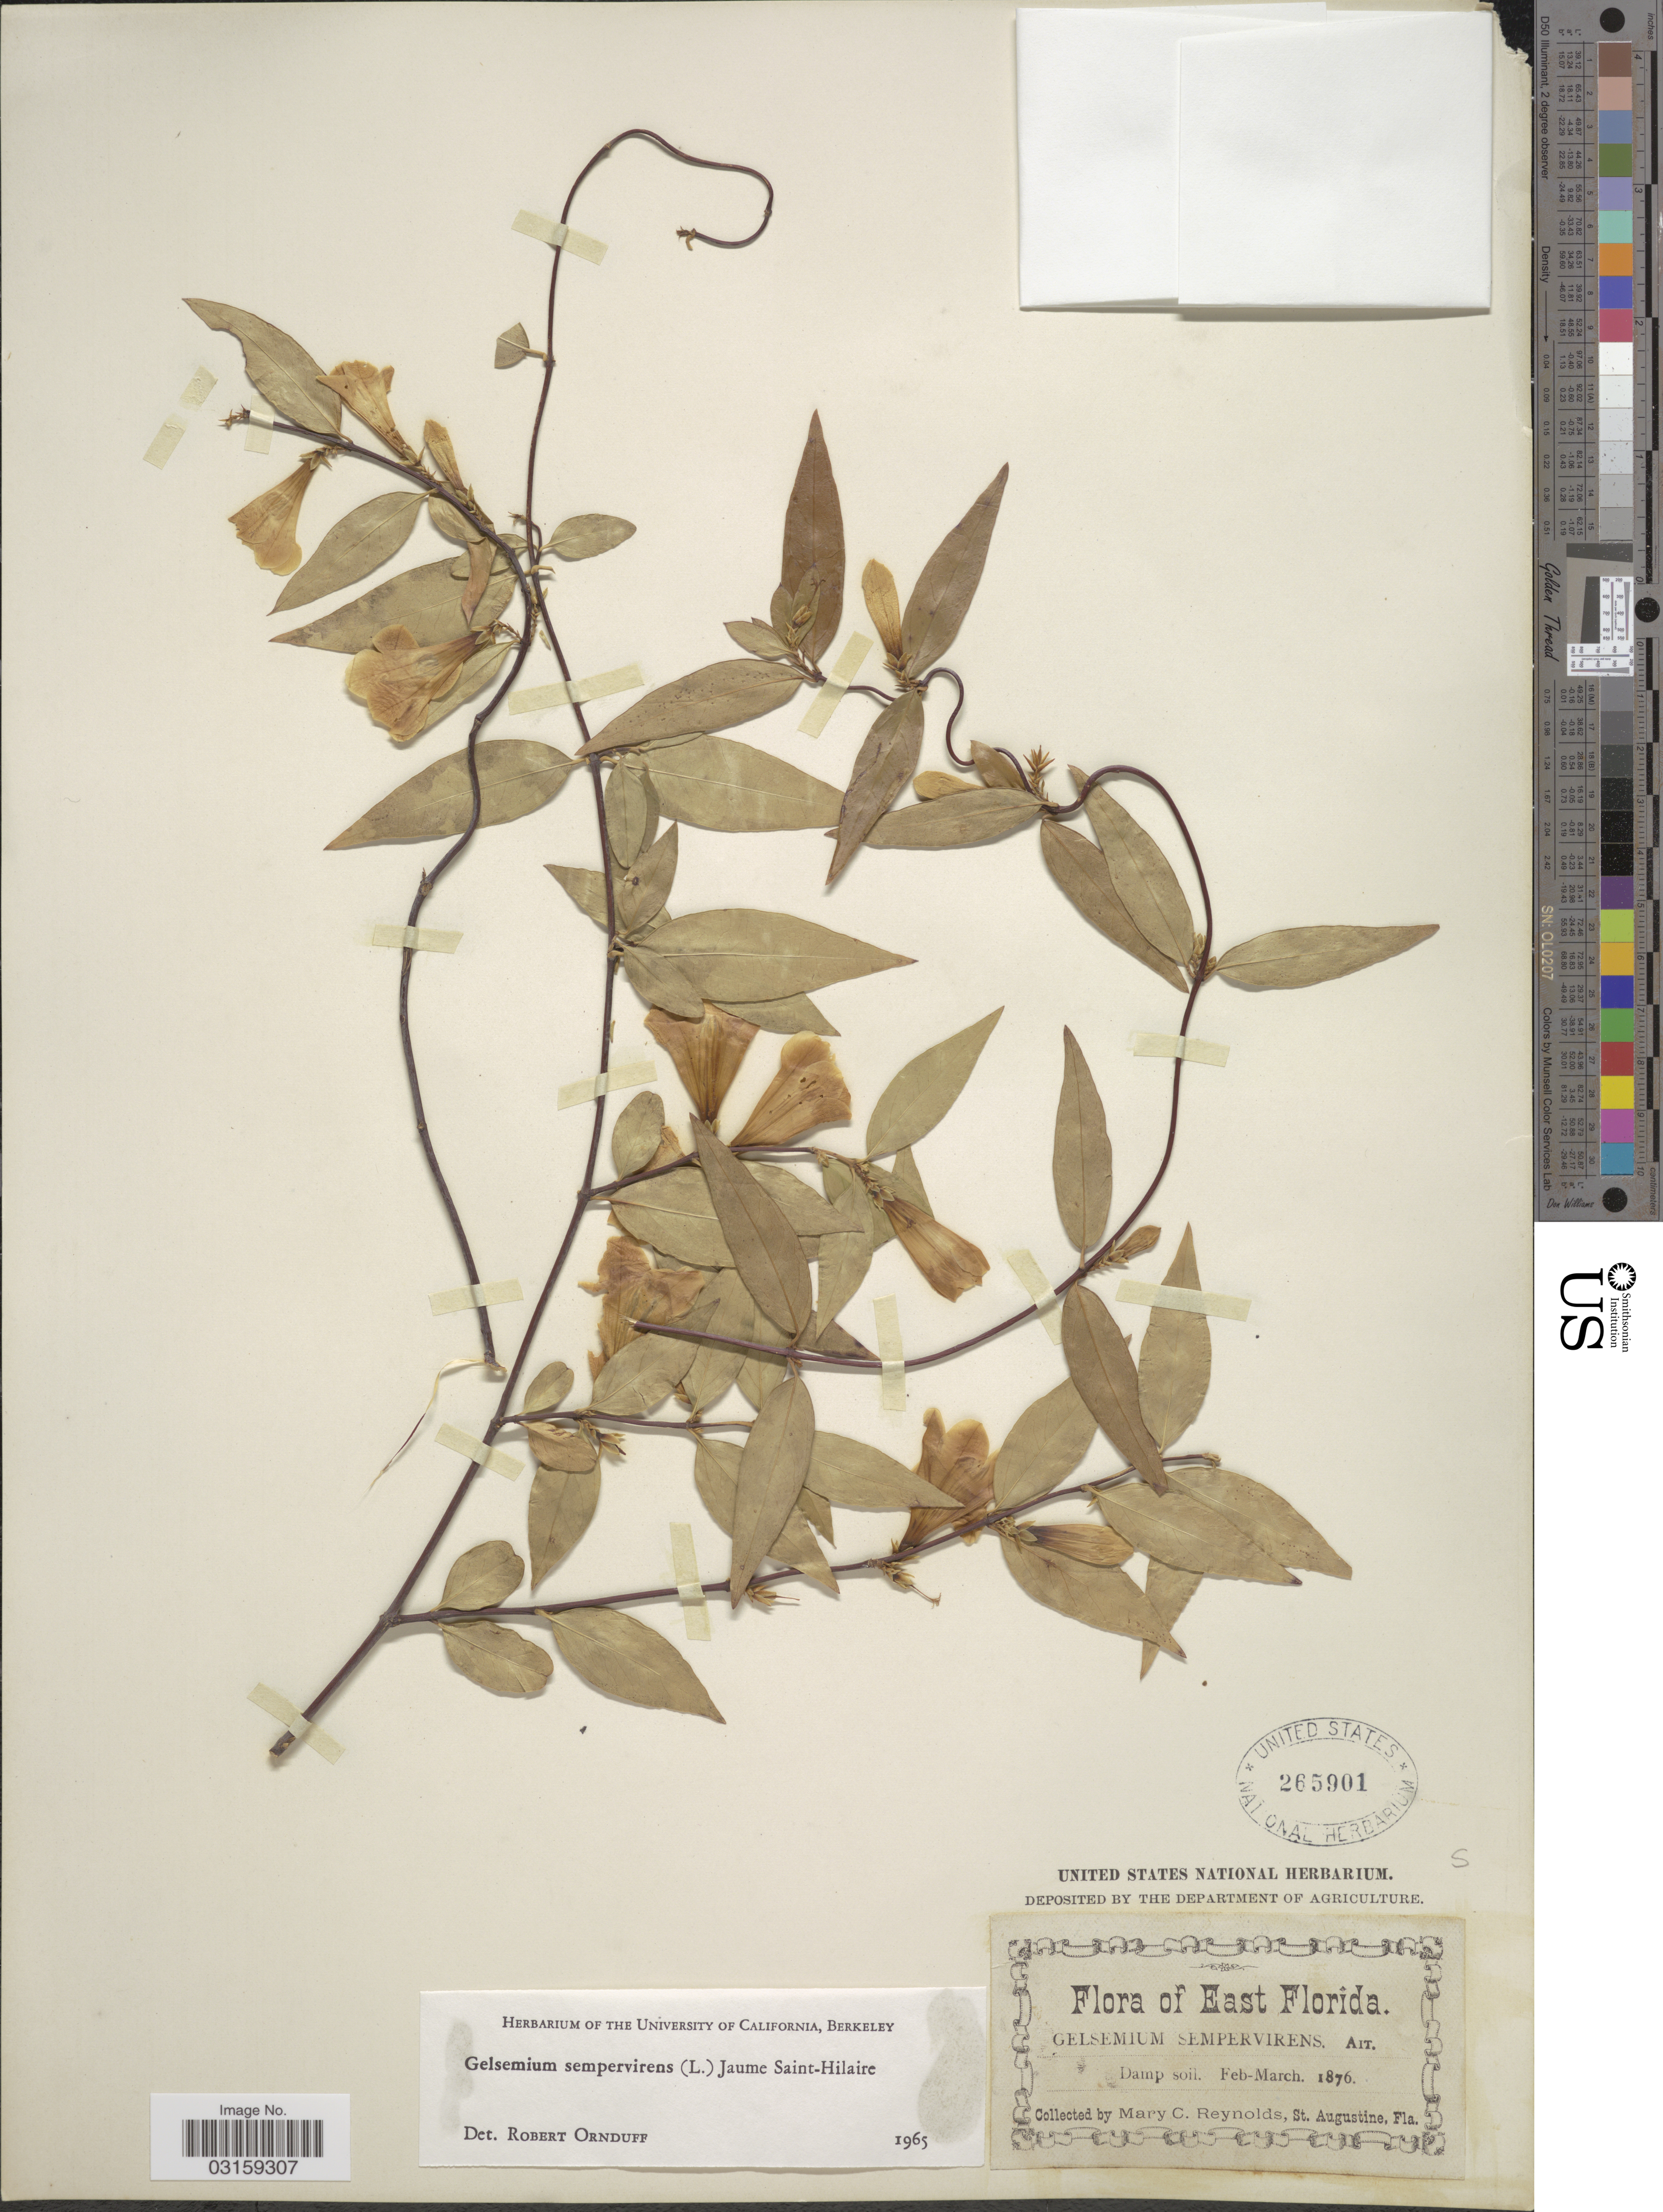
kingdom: Plantae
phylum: Tracheophyta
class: Magnoliopsida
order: Gentianales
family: Gelsemiaceae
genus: Gelsemium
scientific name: Gelsemium sempervirens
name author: (L.) J. St.-Hil.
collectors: M. Reynolds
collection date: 1876-02/1876-03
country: United States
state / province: Florida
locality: East Florida.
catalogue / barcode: US 265901